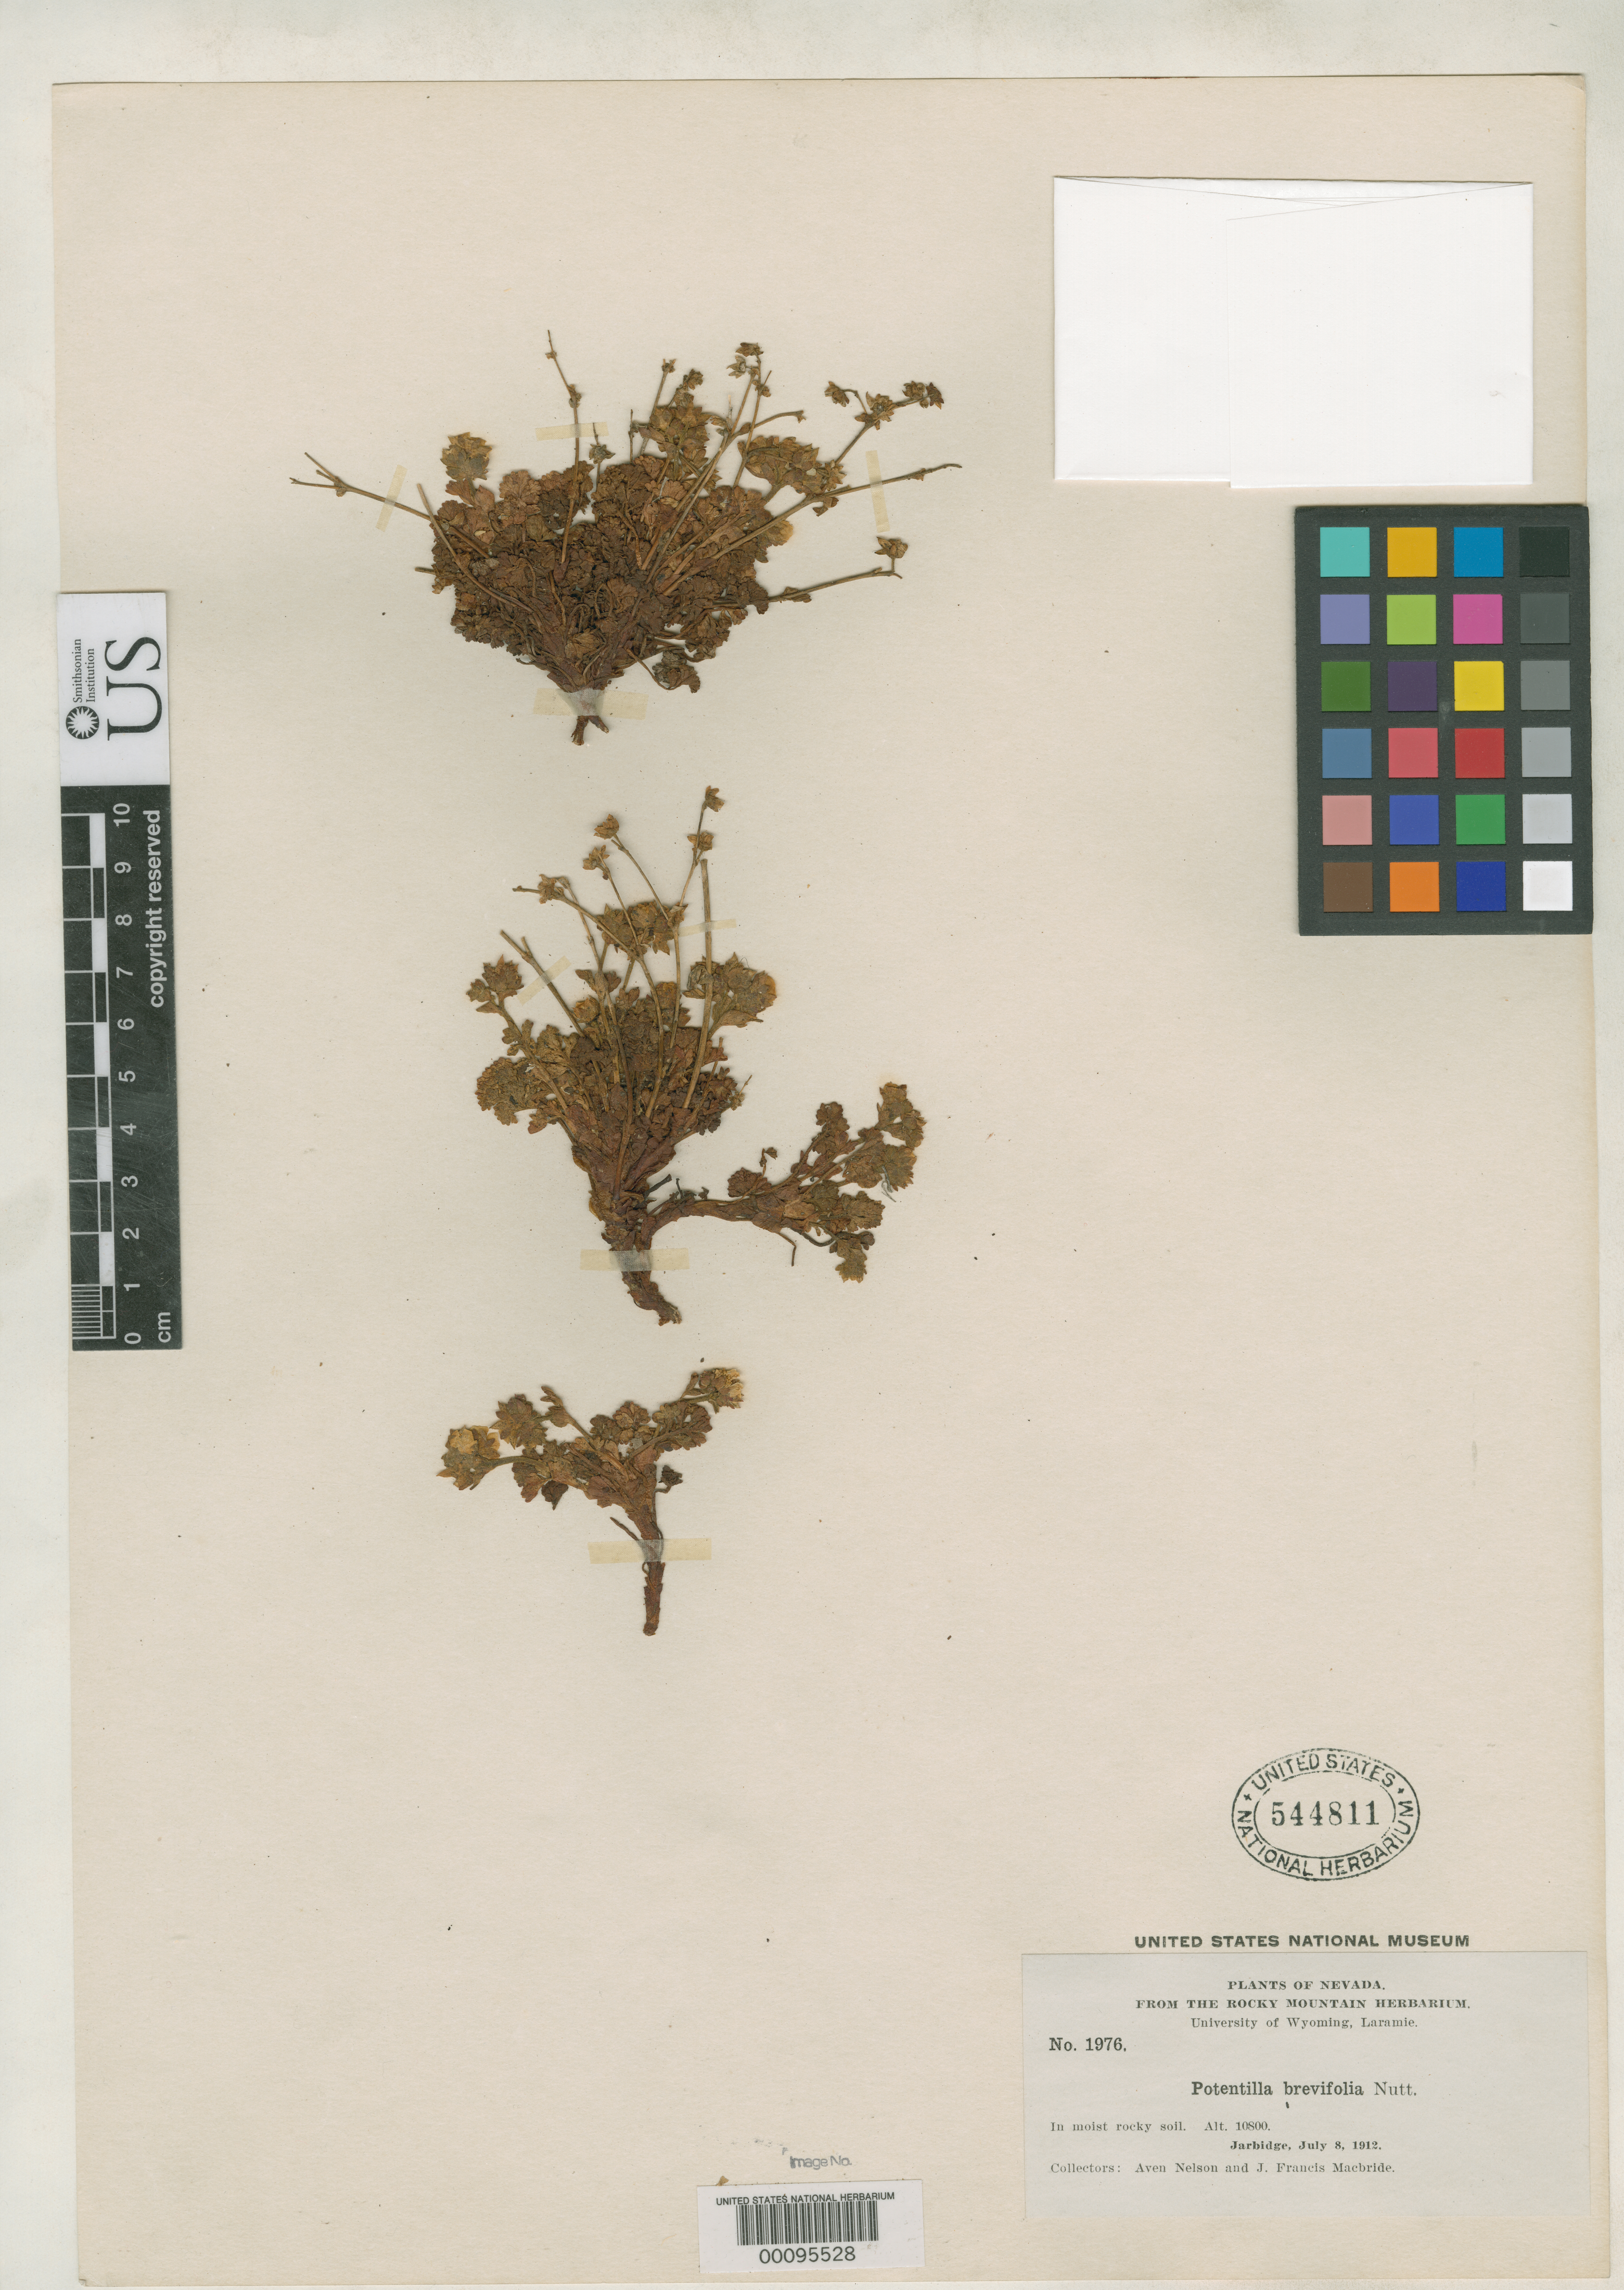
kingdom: Plantae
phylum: Tracheophyta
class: Magnoliopsida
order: Rosales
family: Rosaceae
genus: Potentilla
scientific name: Potentilla brevifolia var. perseverans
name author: A. Nelson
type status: Isotype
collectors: A. Nelson & J. F. Macbride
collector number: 1976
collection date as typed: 08 Jul 1912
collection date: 1912-07-08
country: United States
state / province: Nevada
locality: Jarbidge.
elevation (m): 3292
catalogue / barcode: US 544811